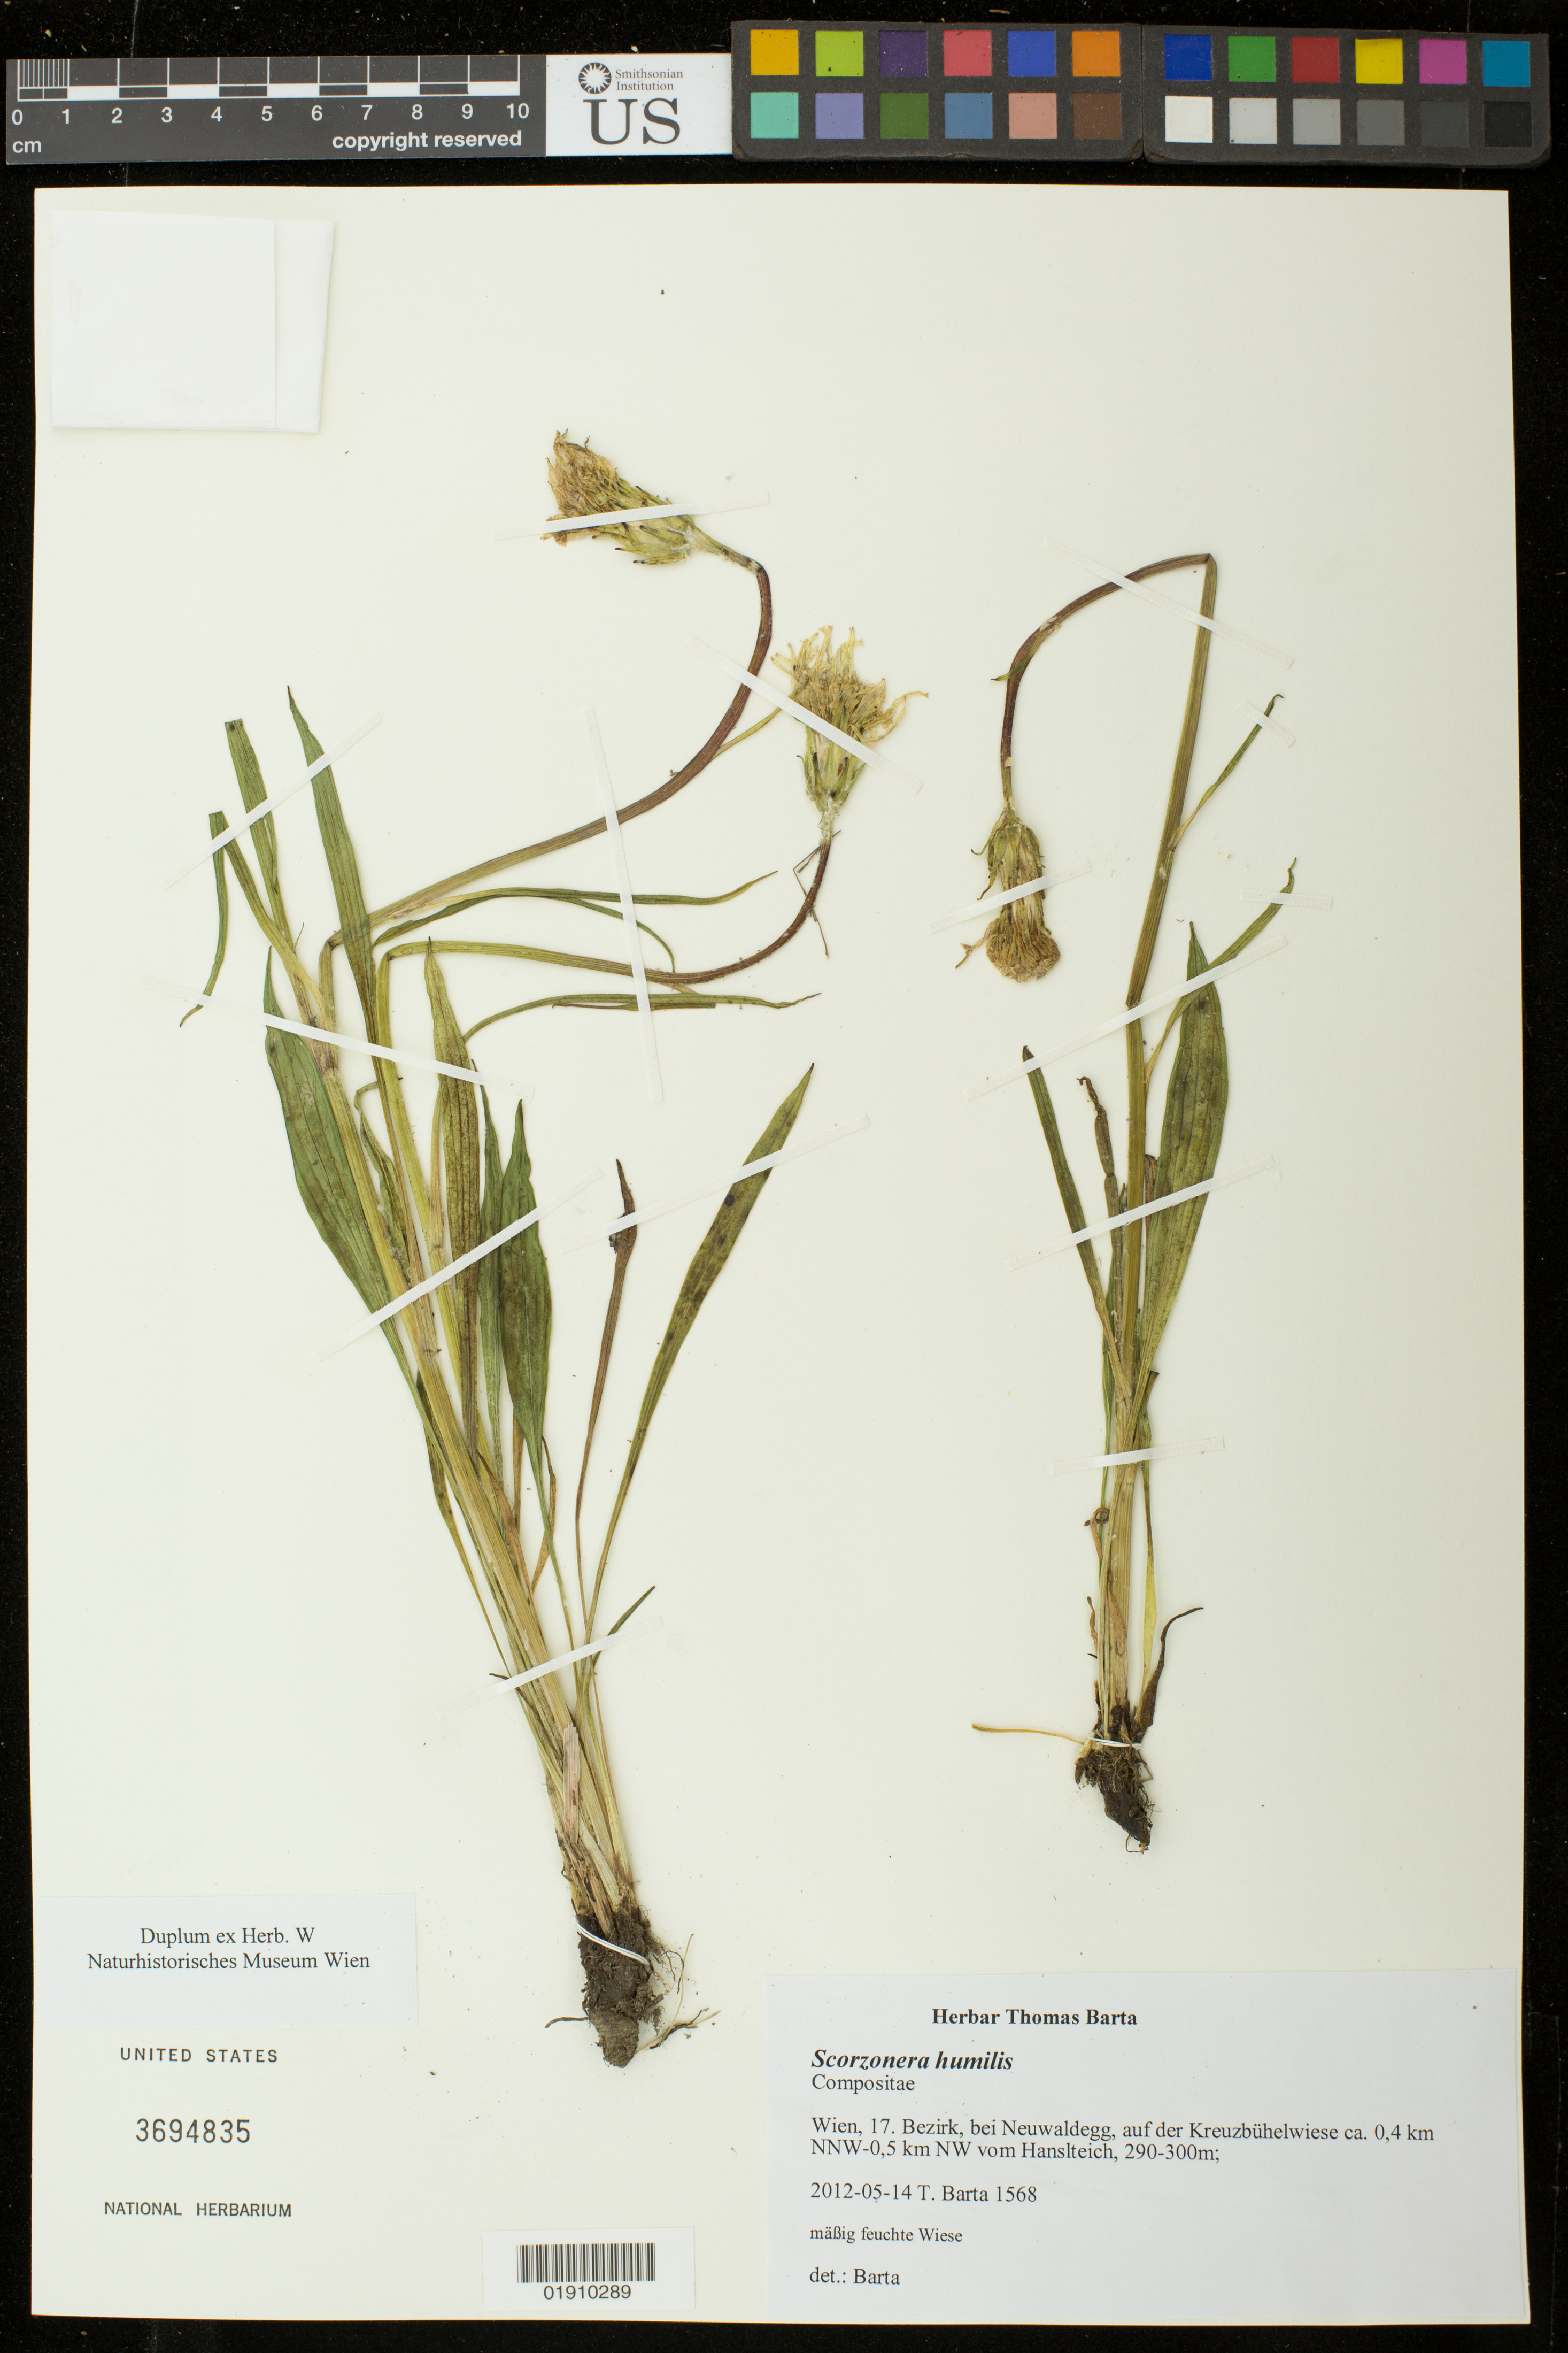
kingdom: Plantae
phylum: Tracheophyta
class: Magnoliopsida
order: Asterales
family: Asteraceae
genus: Scorzonera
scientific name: Scorzonera humilis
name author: L.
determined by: Barta, Thomas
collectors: T. Barta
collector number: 1568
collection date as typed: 2012-05-14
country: Austria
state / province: Wien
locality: Wien, 17. Bezirk, bei Neuwaldegg, auf der Kreusbuhelwiese ca. 0,4 km NNW-0,5 NW vom Hanslteich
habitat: Mabig feucht Wiese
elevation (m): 290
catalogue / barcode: US 3694835